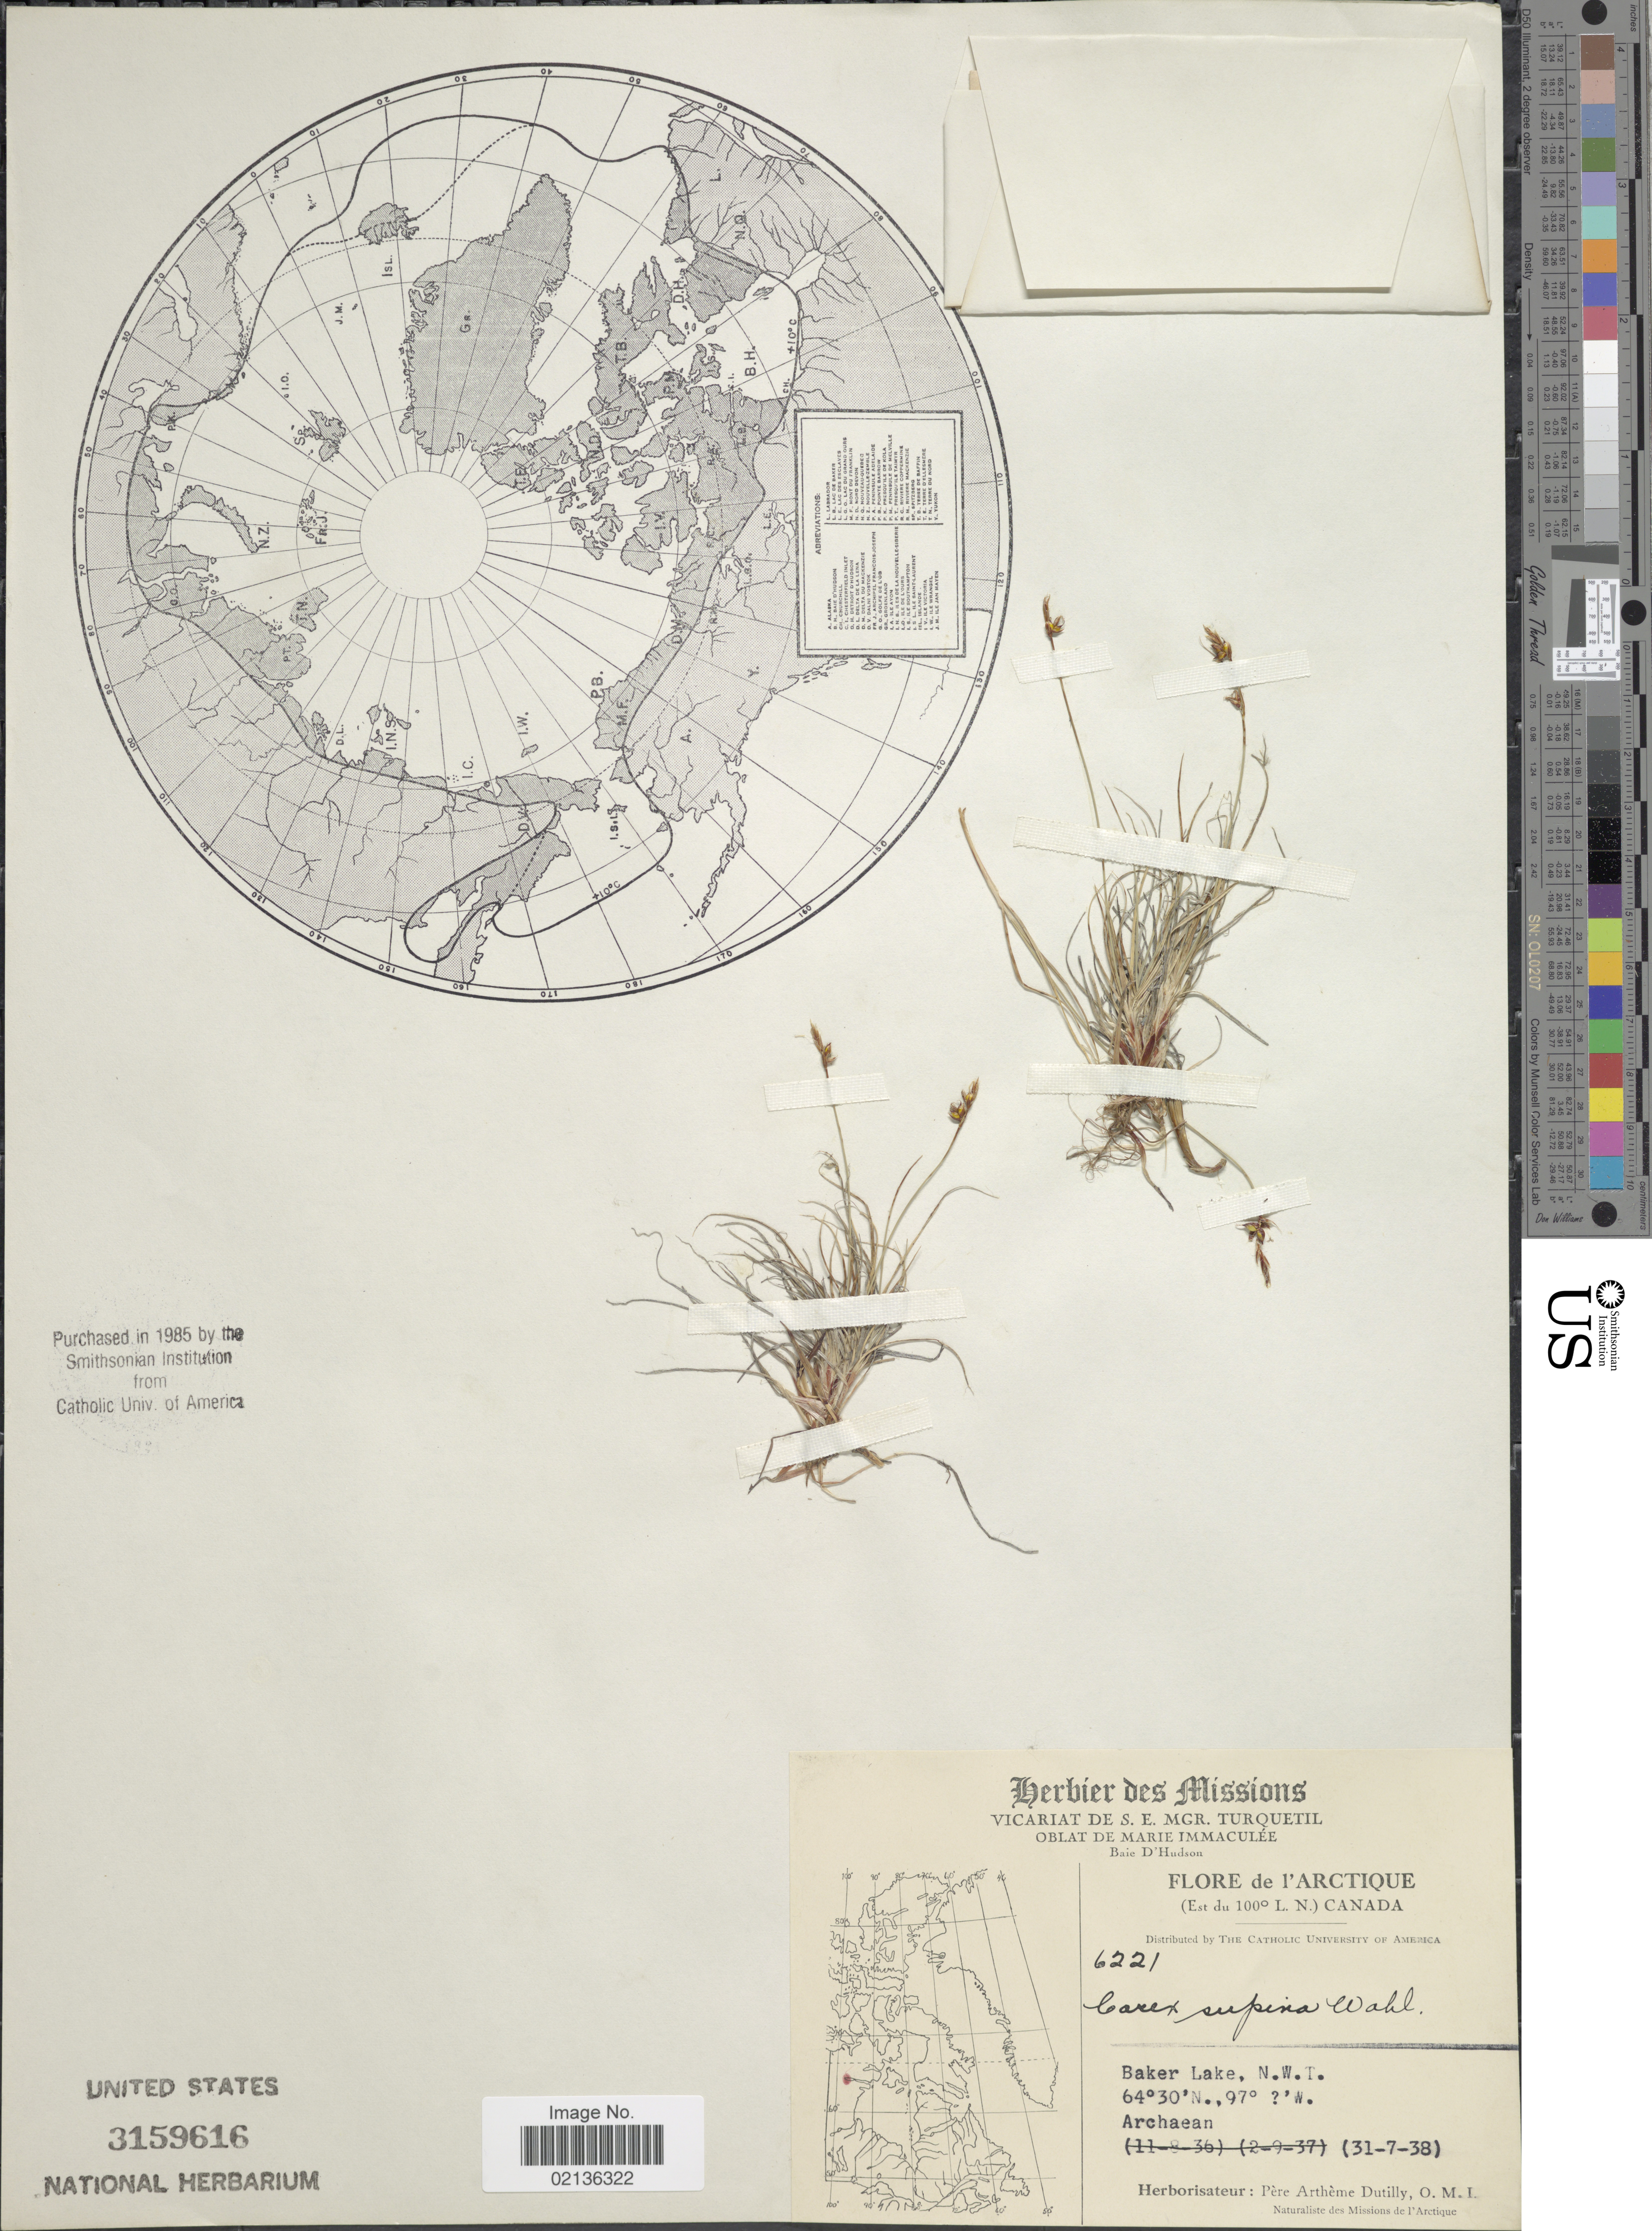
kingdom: Plantae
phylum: Tracheophyta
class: Liliopsida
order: Poales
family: Cyperaceae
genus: Carex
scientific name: Carex supina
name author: Willd. ex Wahlenb.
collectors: A. Dutilly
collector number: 6221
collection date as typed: Transcribed d/m/y: 31/7/38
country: Canada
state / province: Nunavut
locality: De l'Arctique, Baker Lake, N.W. T. Oblat de Marie Immaculee, Baie D'Hudson, (Est du 100 ° L.N.) Canada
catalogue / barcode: US 3159616